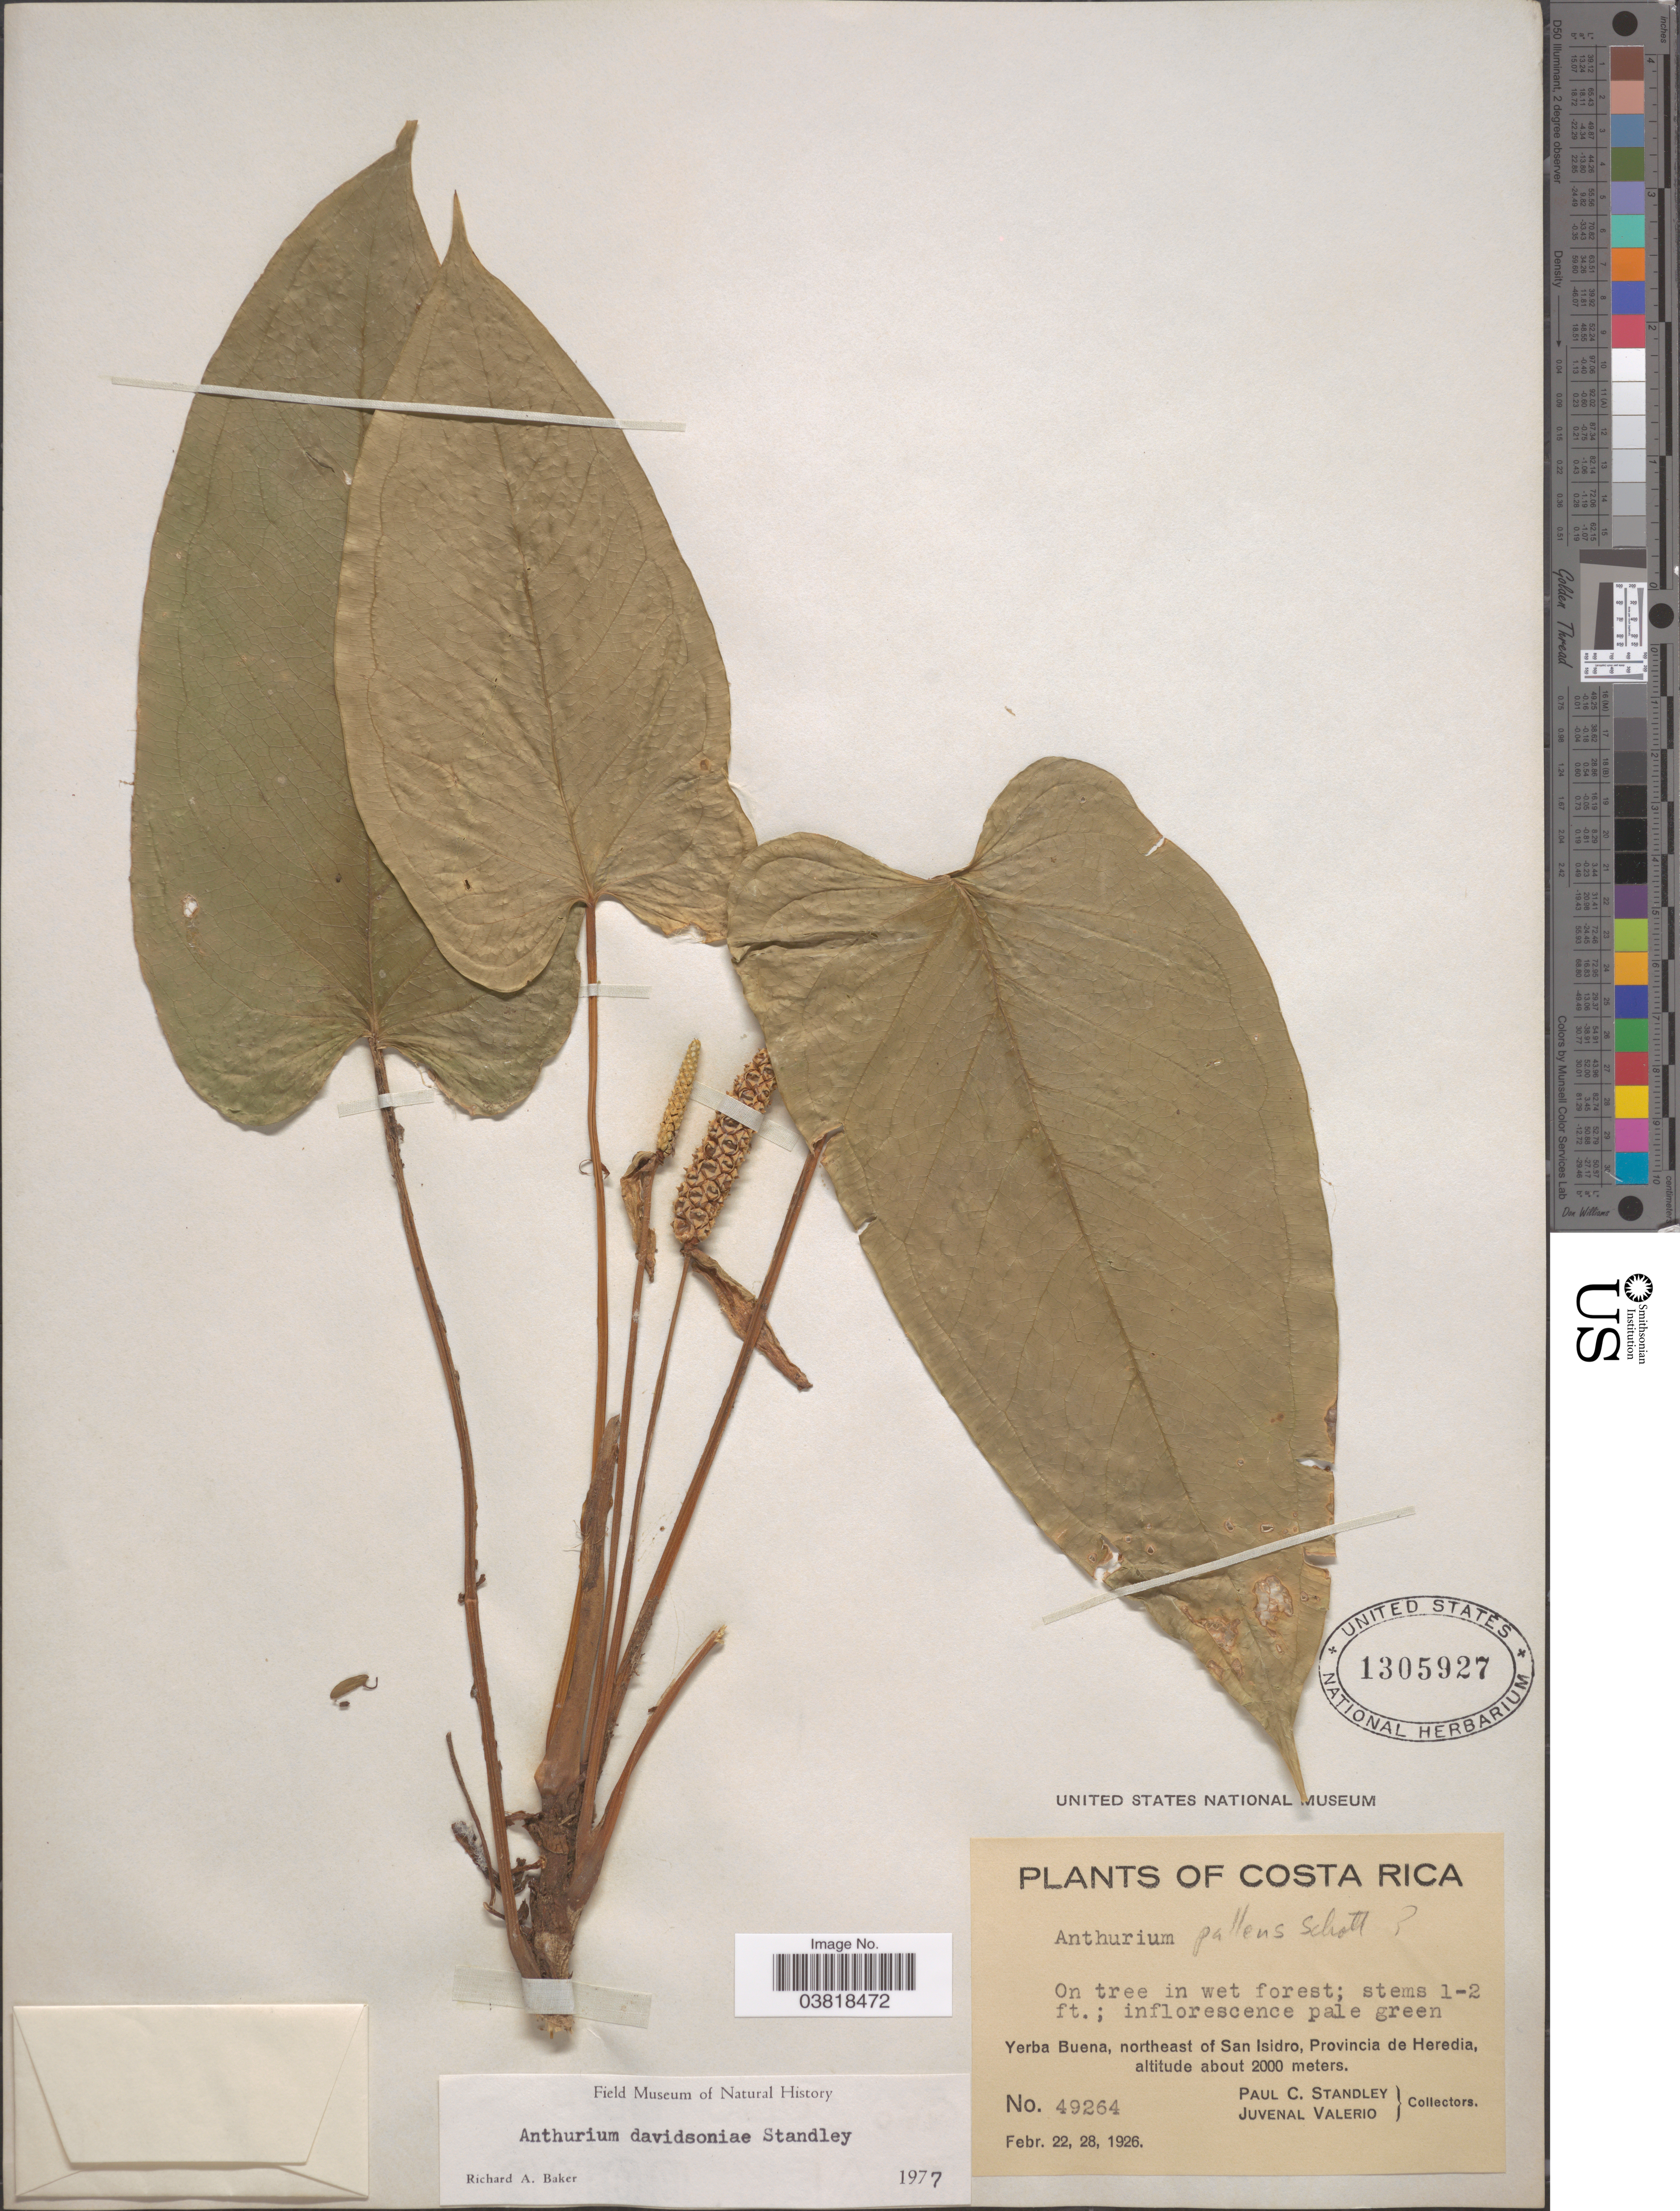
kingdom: Plantae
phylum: Tracheophyta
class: Liliopsida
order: Alismatales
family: Araceae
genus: Anthurium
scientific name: Anthurium davidsoniae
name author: Standl.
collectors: P. C. Standley & J. Valerio R.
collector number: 49264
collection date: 1926-02-22/1926-02-28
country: Costa Rica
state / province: Heredia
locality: Yerba Buena, northeast of San Isidro.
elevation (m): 2000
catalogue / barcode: US 1305927